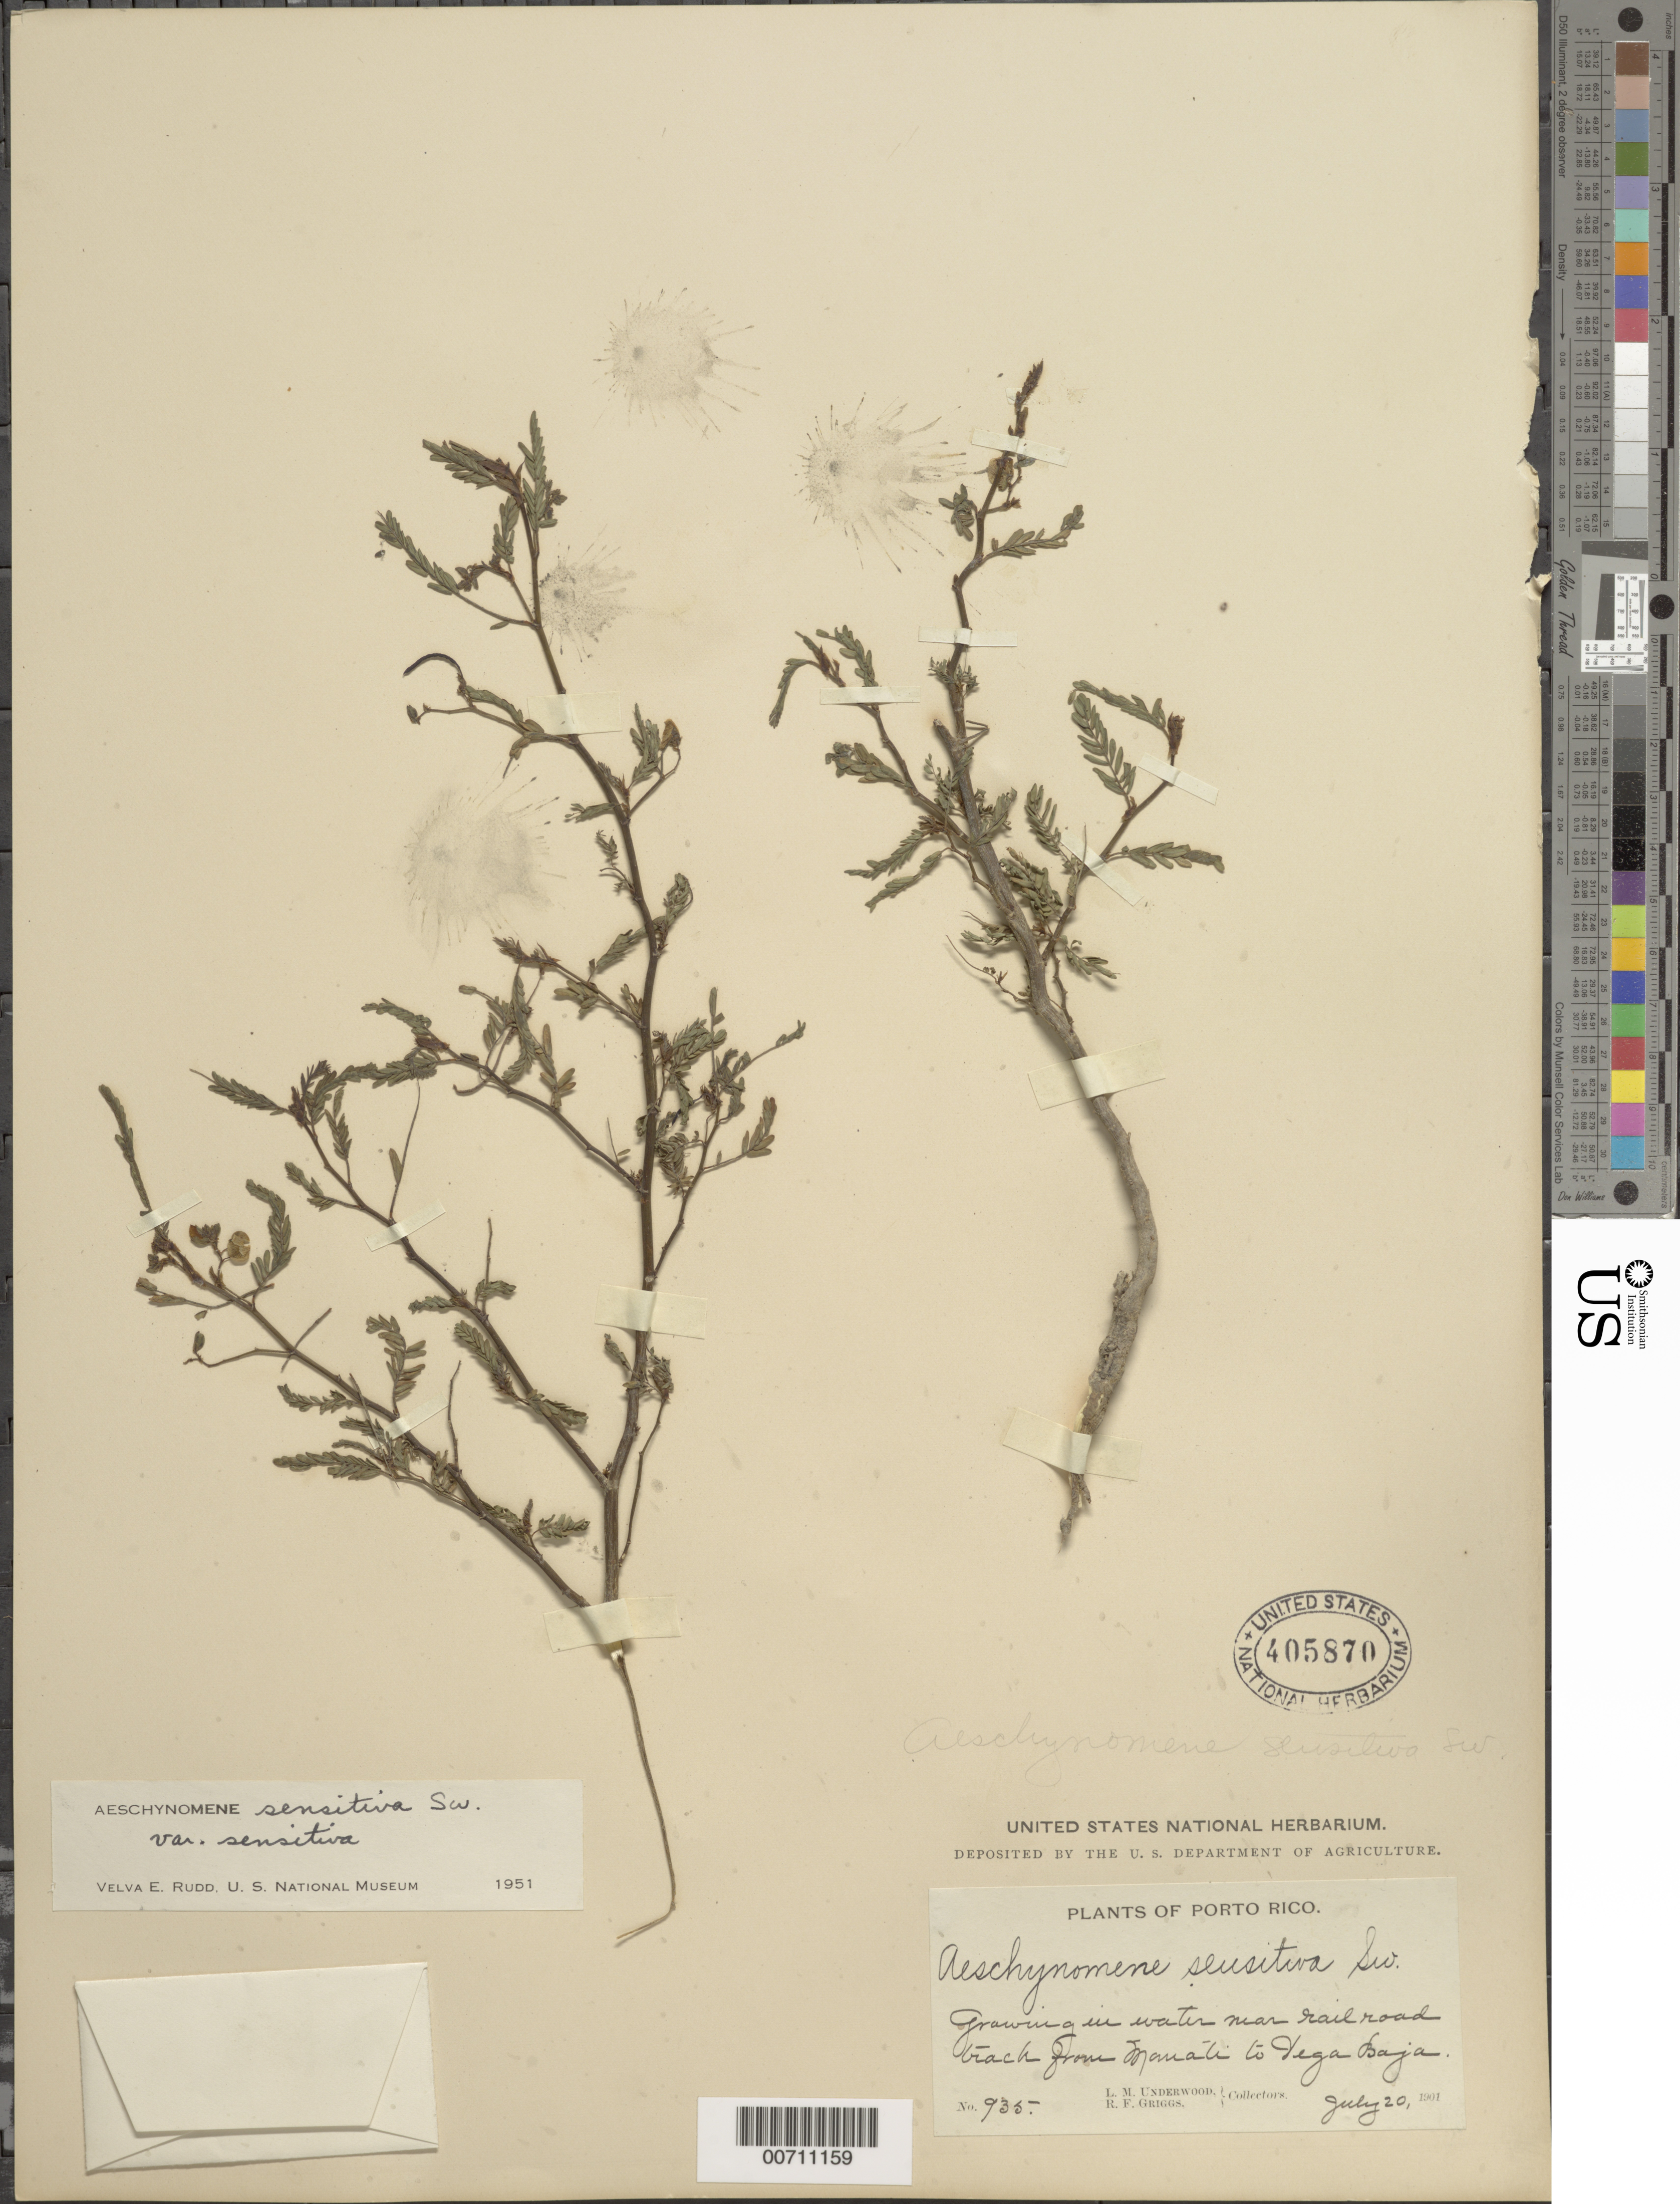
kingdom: Plantae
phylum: Tracheophyta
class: Magnoliopsida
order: Fabales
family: Fabaceae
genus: Aeschynomene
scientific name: Aeschynomene sensitiva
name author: Sw.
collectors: L. M. Underwood & R. F. Griggs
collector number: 935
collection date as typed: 20 Jul 1901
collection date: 1901-07-20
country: Puerto Rico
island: Greater Antilles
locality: Manati to Vega Baja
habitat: Growing in water near Railroad track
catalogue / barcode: US 405870